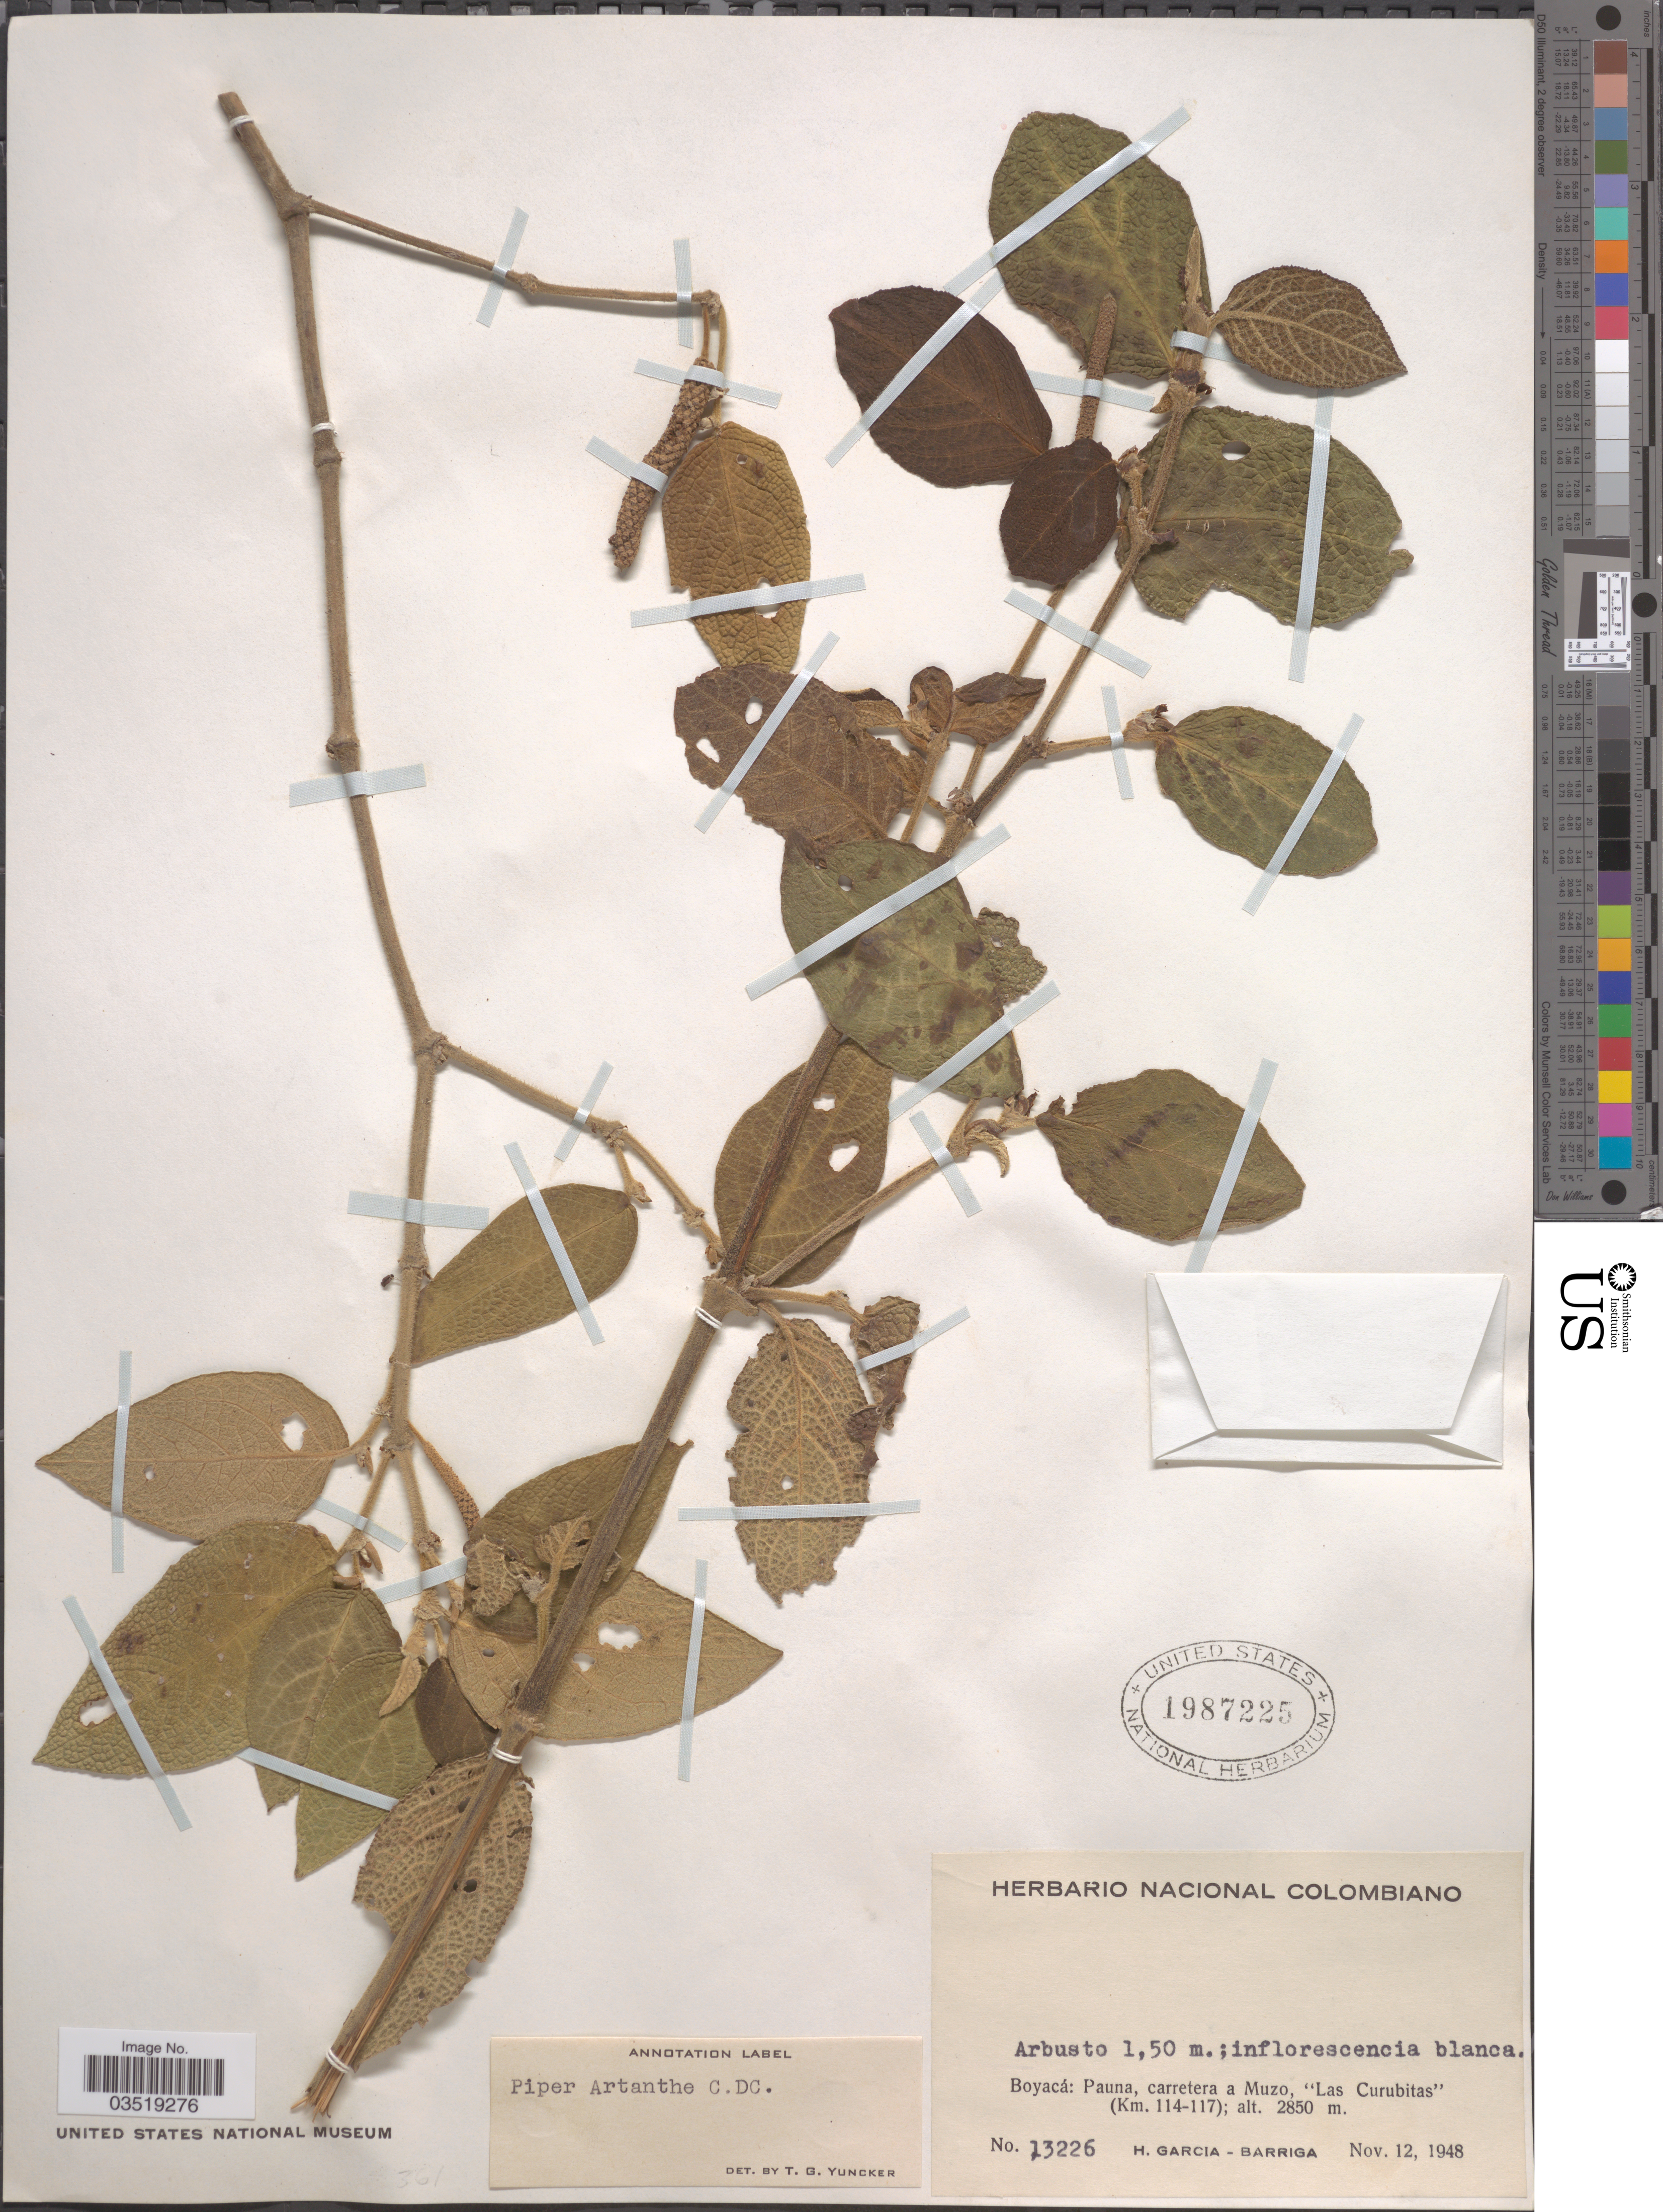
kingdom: Plantae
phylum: Tracheophyta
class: Magnoliopsida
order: Piperales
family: Piperaceae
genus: Piper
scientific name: Piper artanthe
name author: C. DC.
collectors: H. García Barriga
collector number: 13226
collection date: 1948-11-12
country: Colombia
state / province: Boyacá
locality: Pauna, carretera a Muzo, "Las Curubitas"(Km. 114-117).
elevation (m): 2850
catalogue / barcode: US 1987225